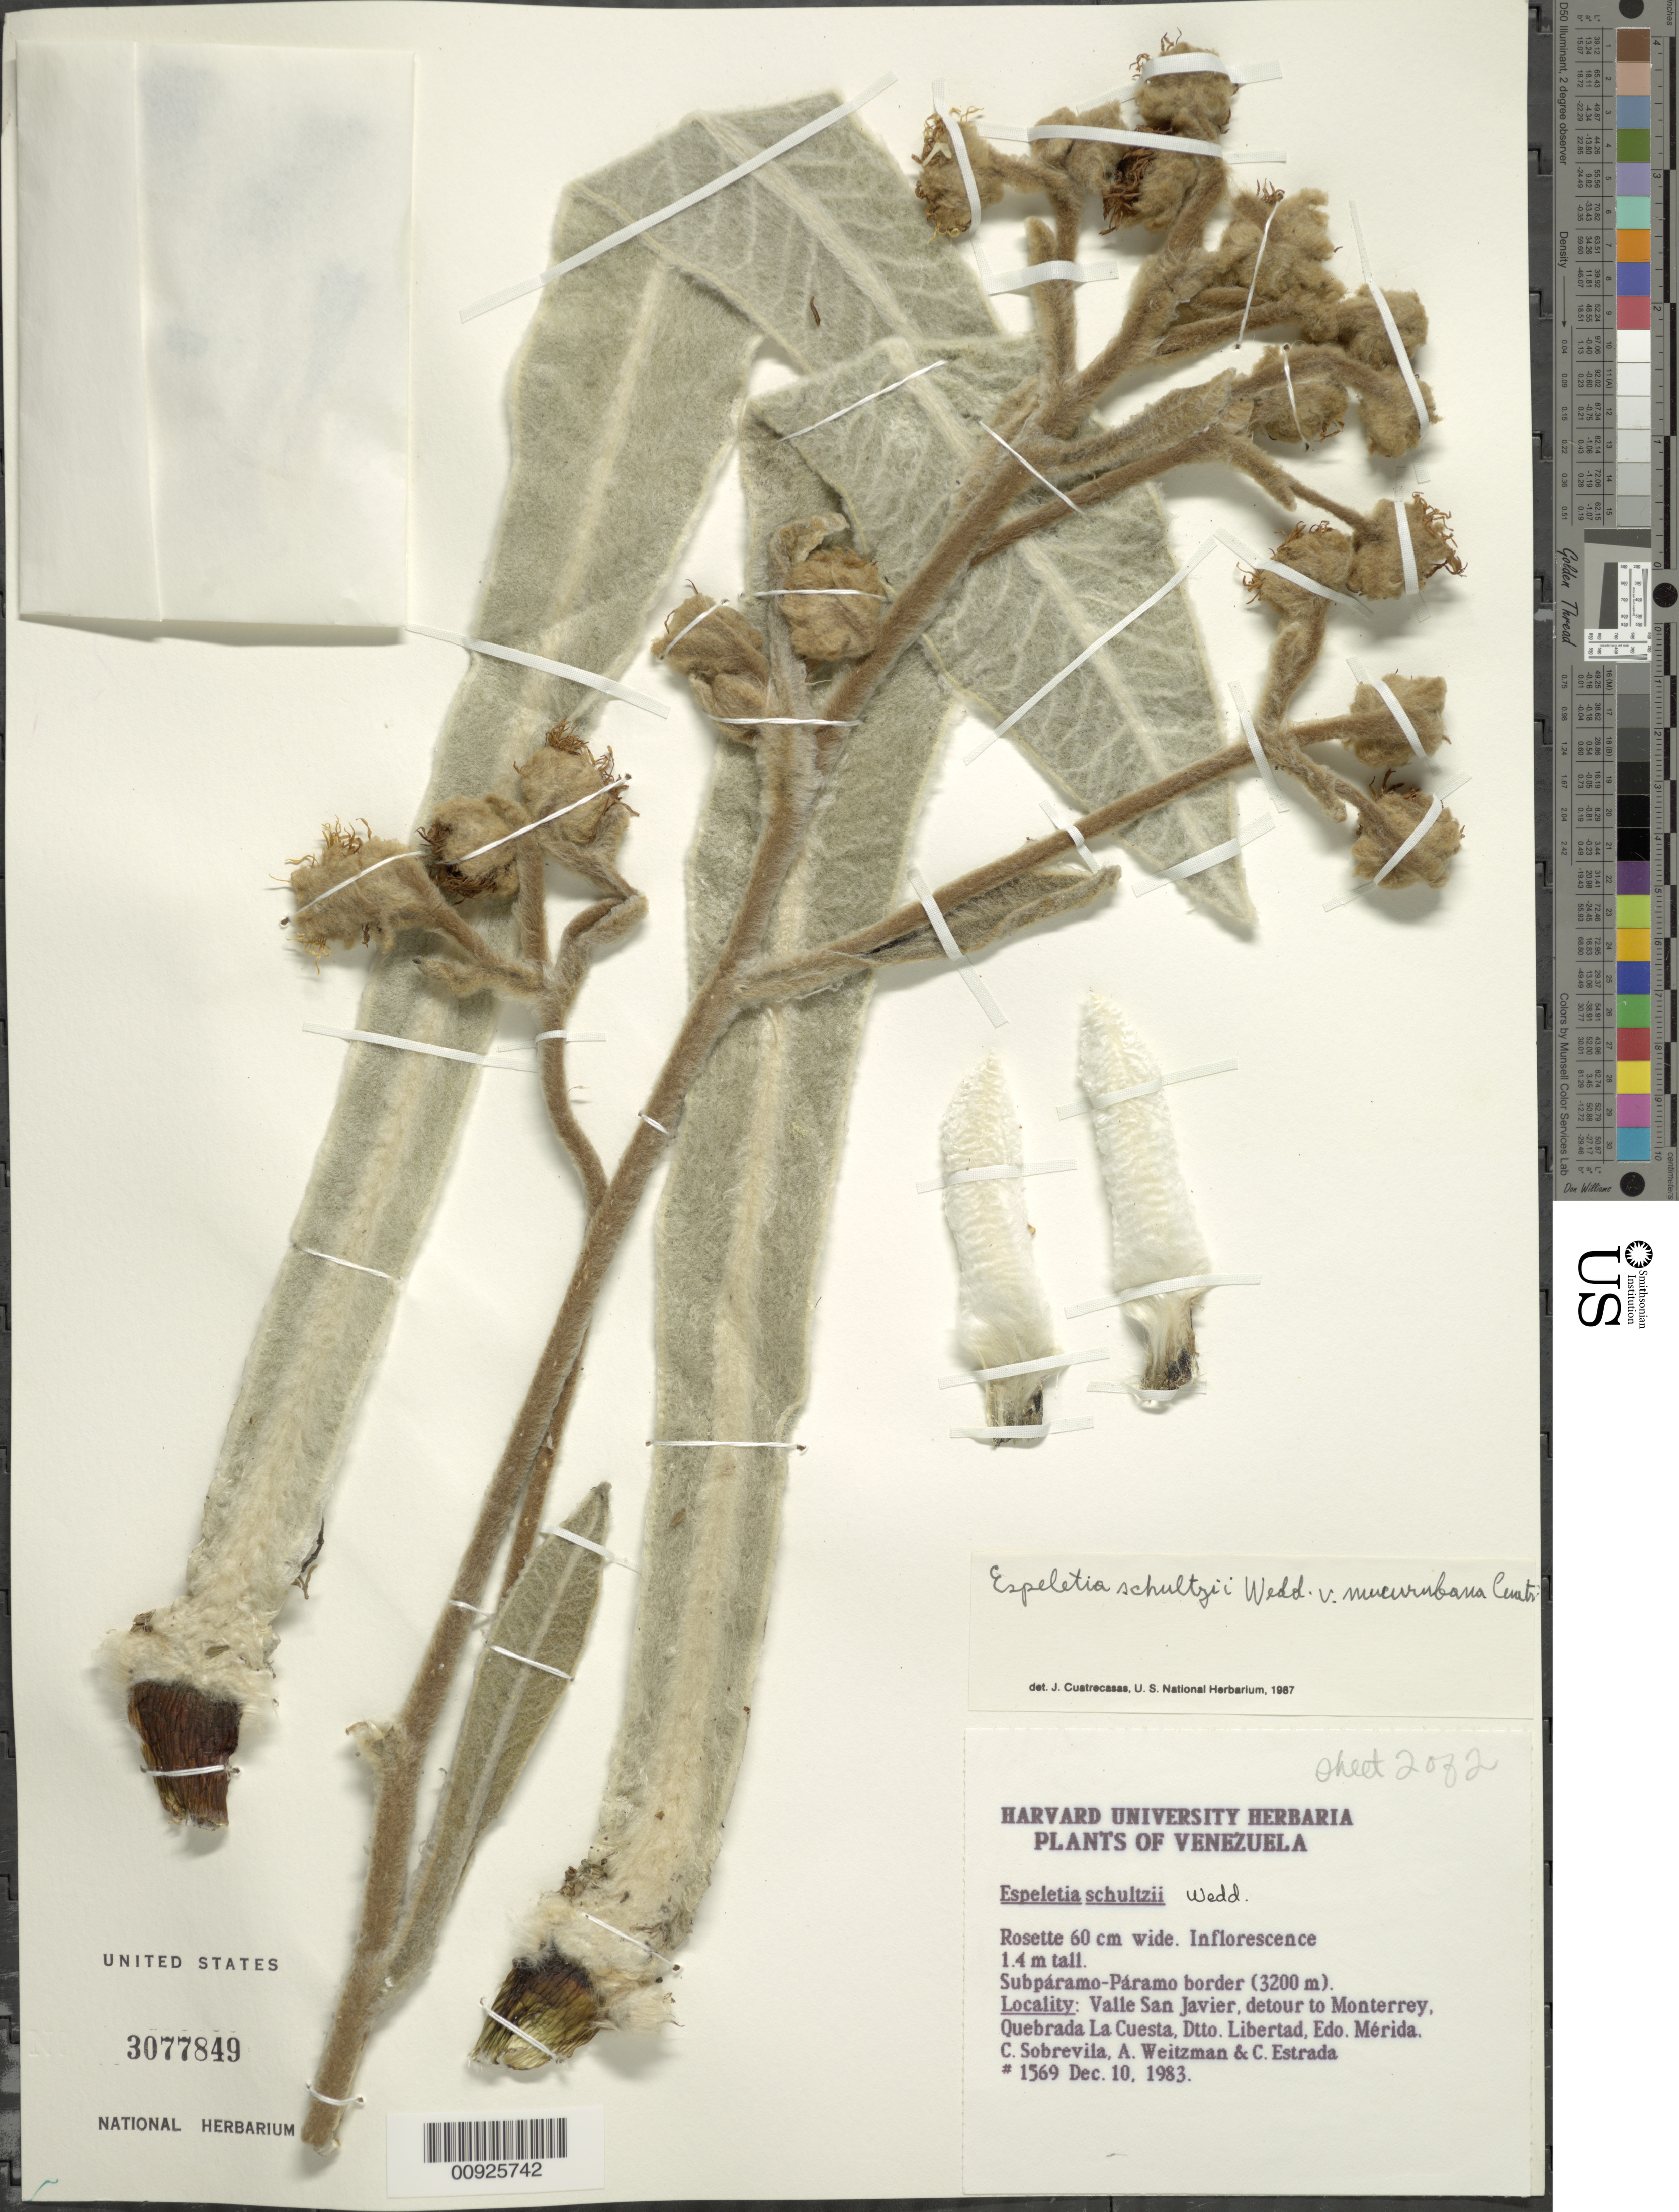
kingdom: Plantae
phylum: Tracheophyta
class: Magnoliopsida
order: Asterales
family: Asteraceae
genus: Espeletia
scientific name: Espeletia schultzii var. mucurubana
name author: Cuatrec.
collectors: C. Sobrevila, A. Weitzman & C. Estrada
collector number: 1569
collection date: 1983-12-10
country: Venezuela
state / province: Mérida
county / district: Libertador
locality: Valle San Javier, detour to Monterrey, Quebrada La Cuesta.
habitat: Subpáramo-páramo border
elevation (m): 3200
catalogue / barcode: US 3077849